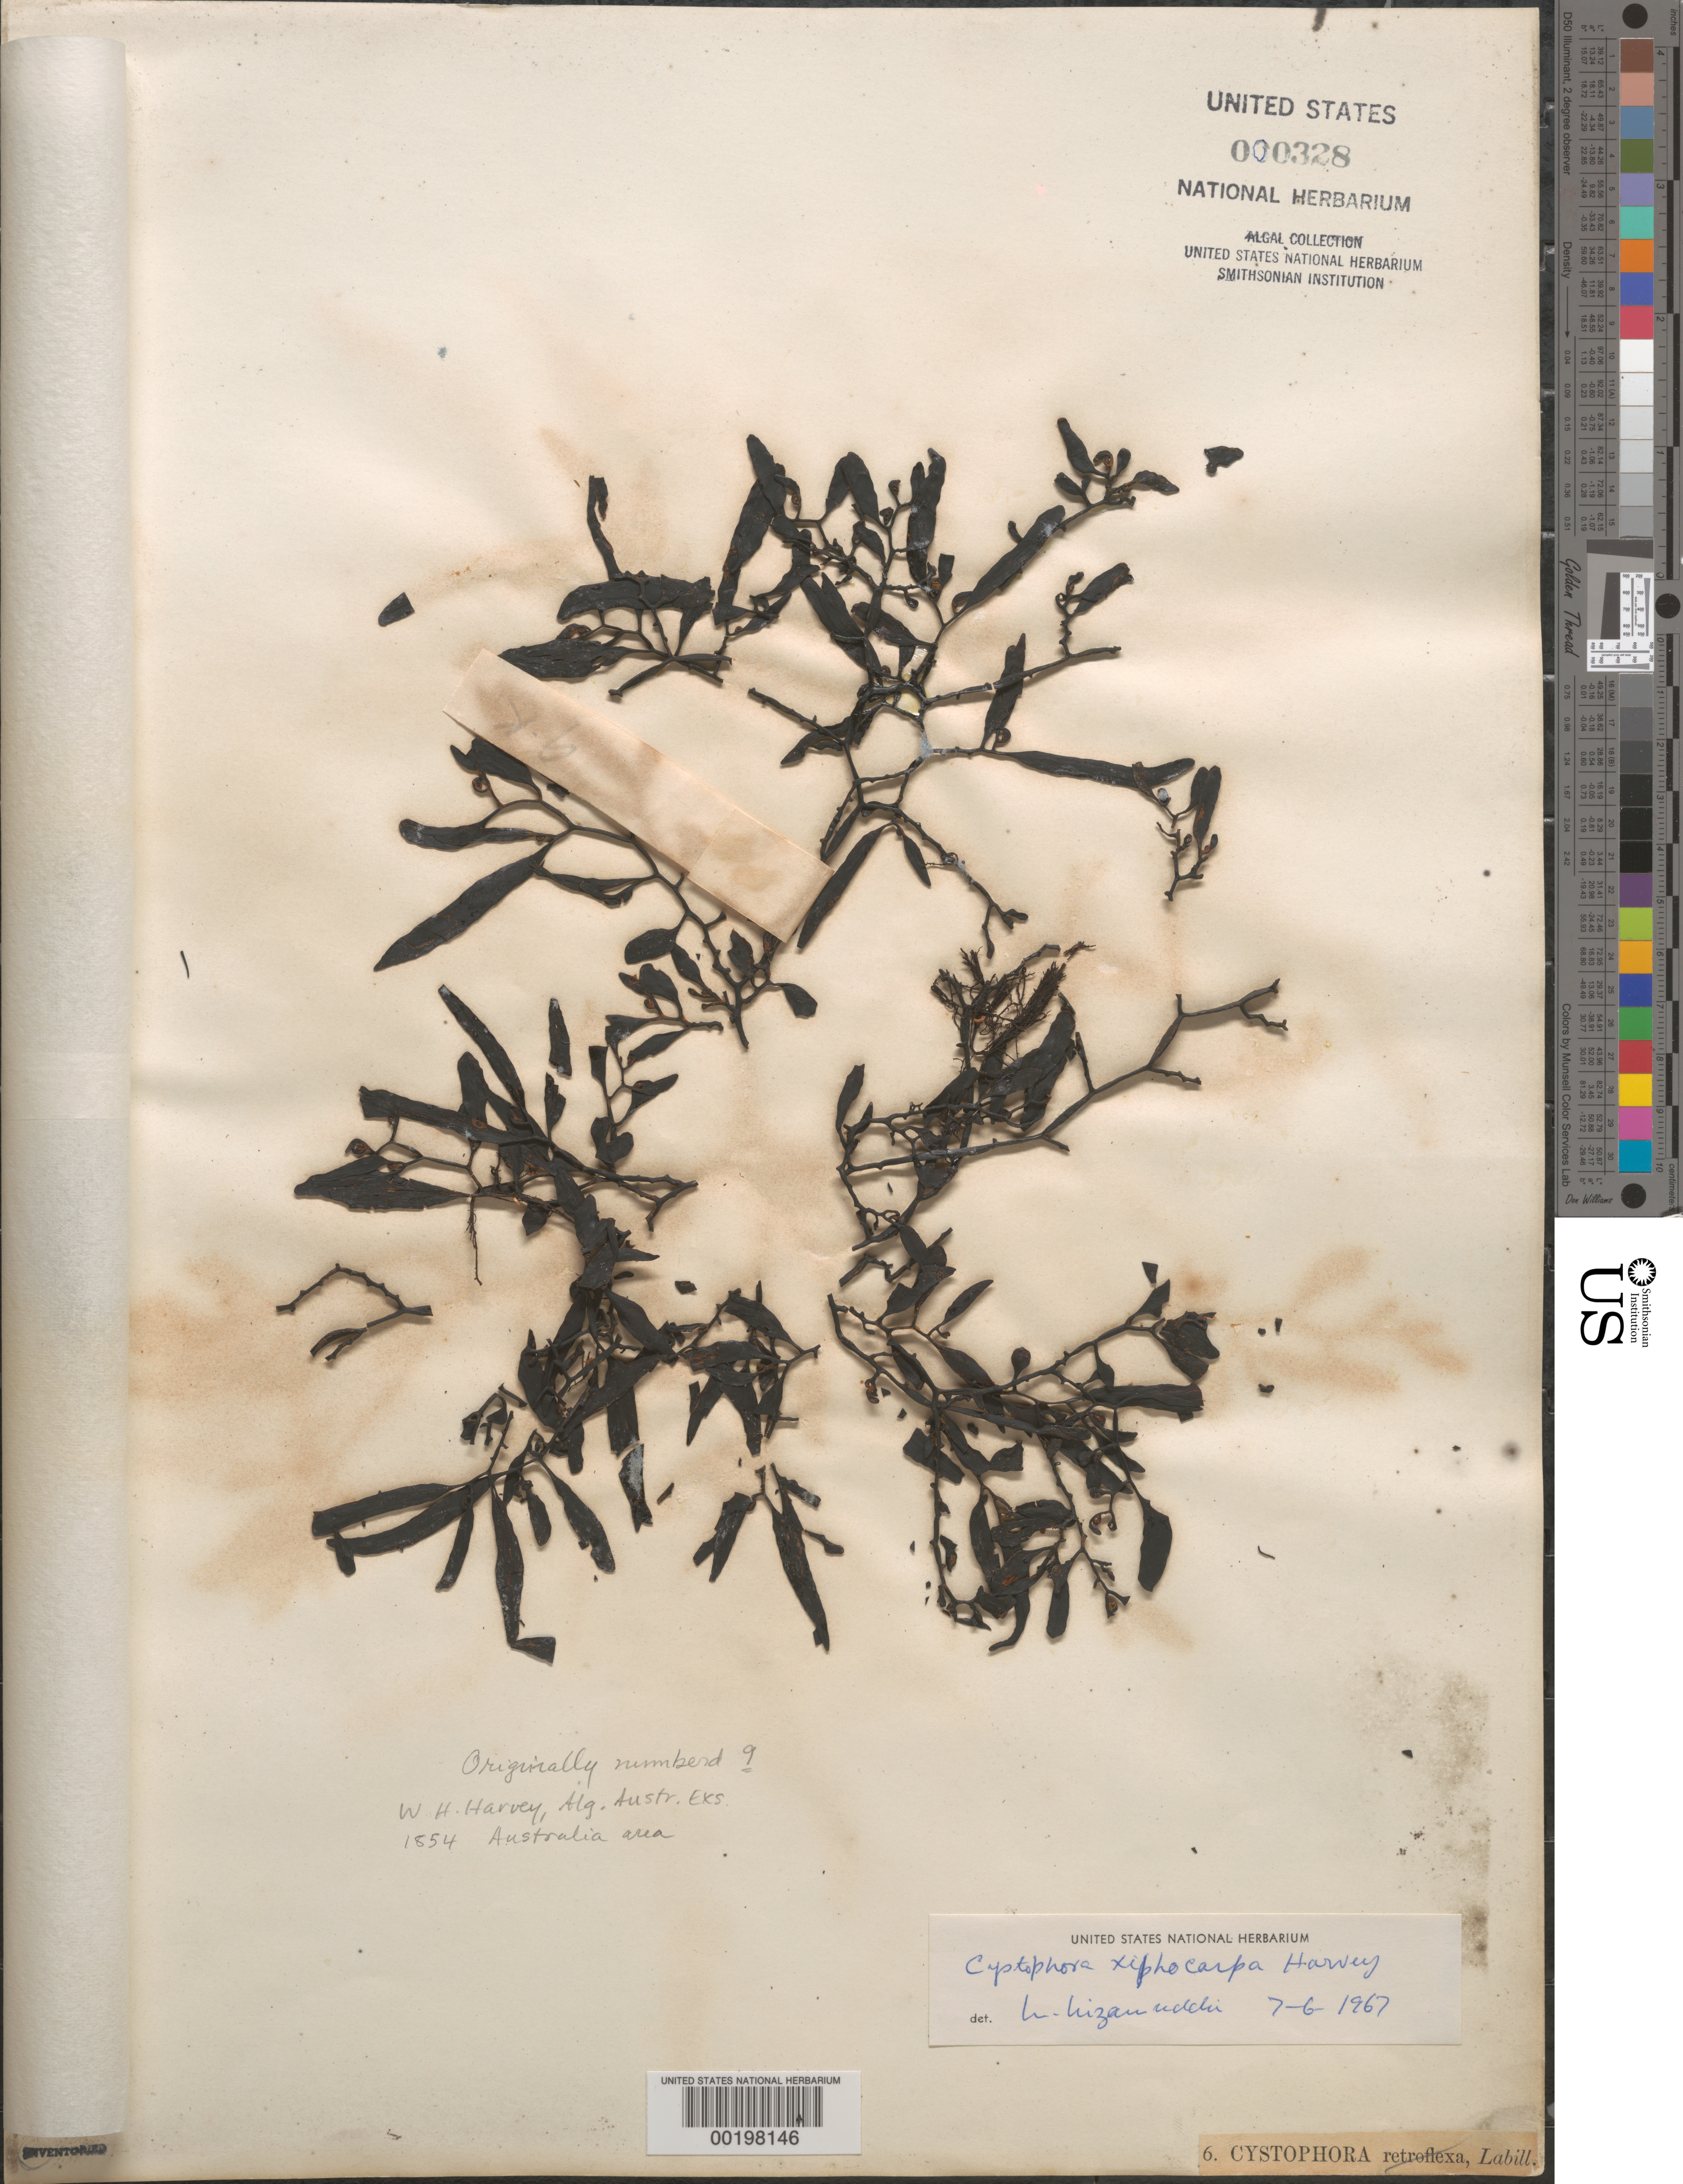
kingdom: Chromista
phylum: Ochrophyta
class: Phaeophyceae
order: Fucales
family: Sargassaceae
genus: Cystophora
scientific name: Cystophora xiphocarpa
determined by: Nizamuddin, M.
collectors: W. Harvey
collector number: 6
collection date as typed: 1854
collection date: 1854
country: Australia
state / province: Western Australia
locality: Princess Royal Harbor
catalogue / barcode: US 328